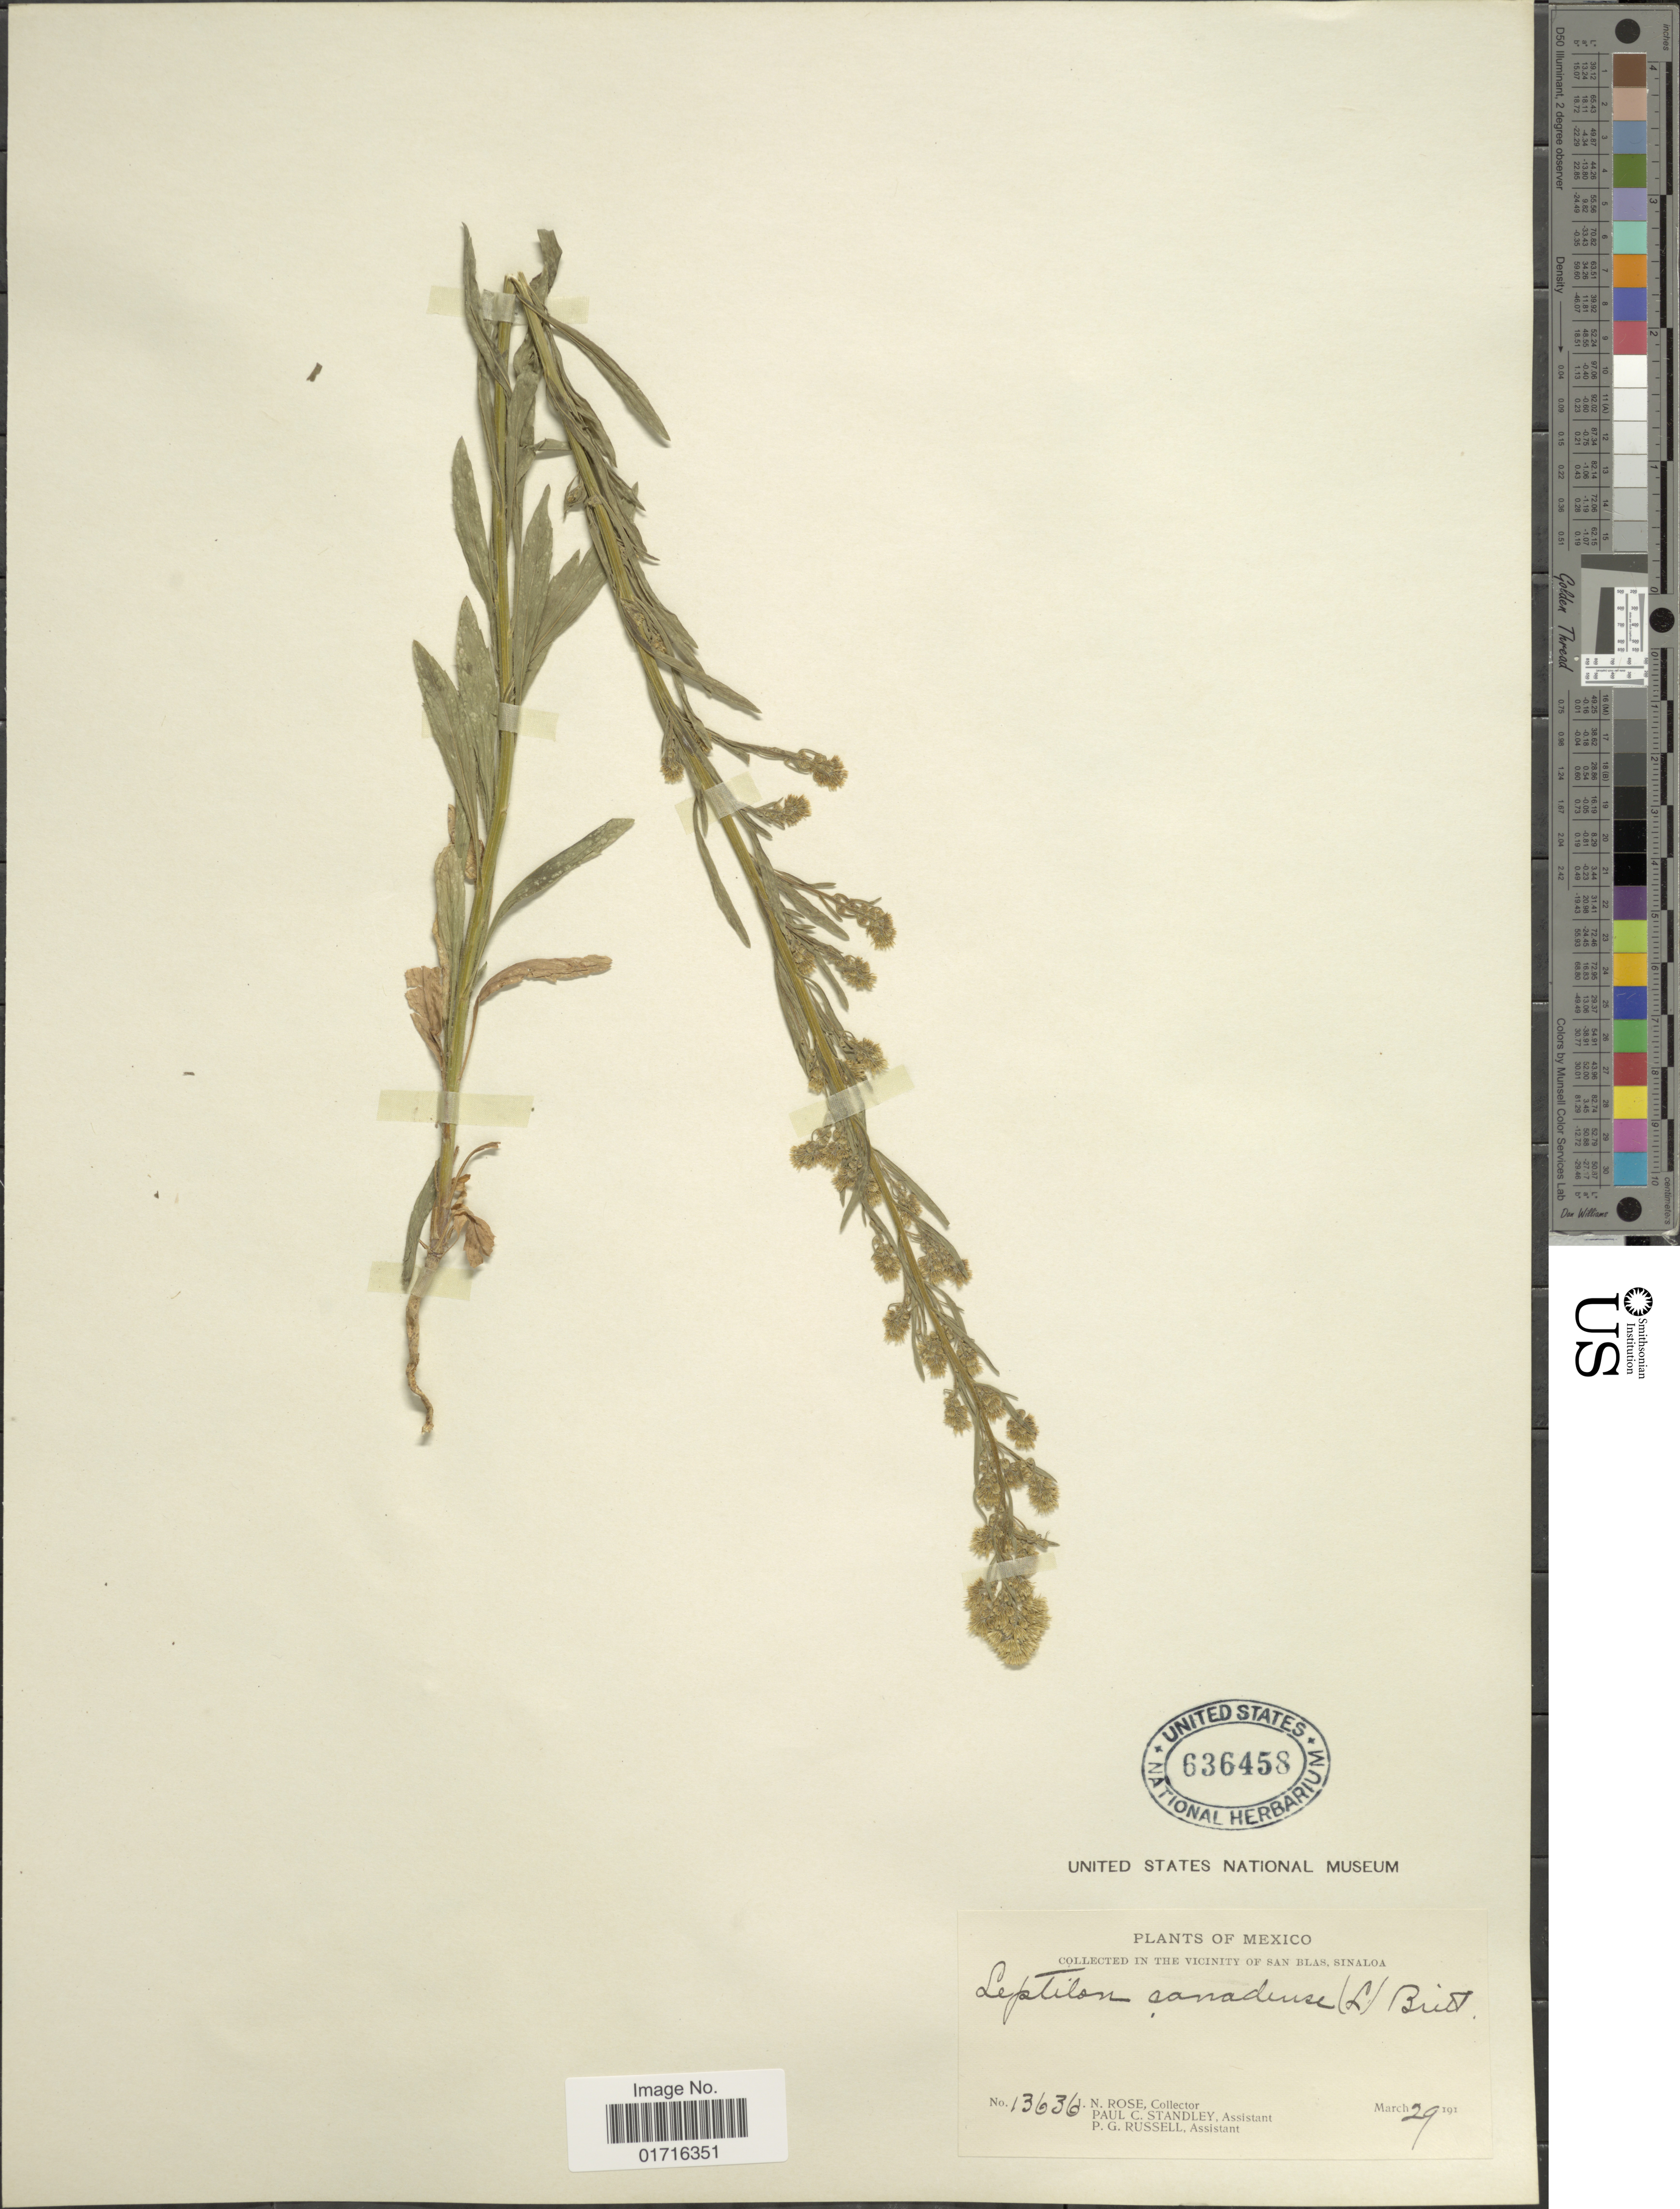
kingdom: Plantae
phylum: Tracheophyta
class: Magnoliopsida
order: Asterales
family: Asteraceae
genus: Conyza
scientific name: Conyza canadensis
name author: (L.) Cronq.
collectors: J. N. Rose, P. C. Standley & P. G. Russell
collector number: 13636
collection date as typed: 191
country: Mexico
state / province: Sinaloa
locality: Vicinity of San Blas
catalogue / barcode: US 636458